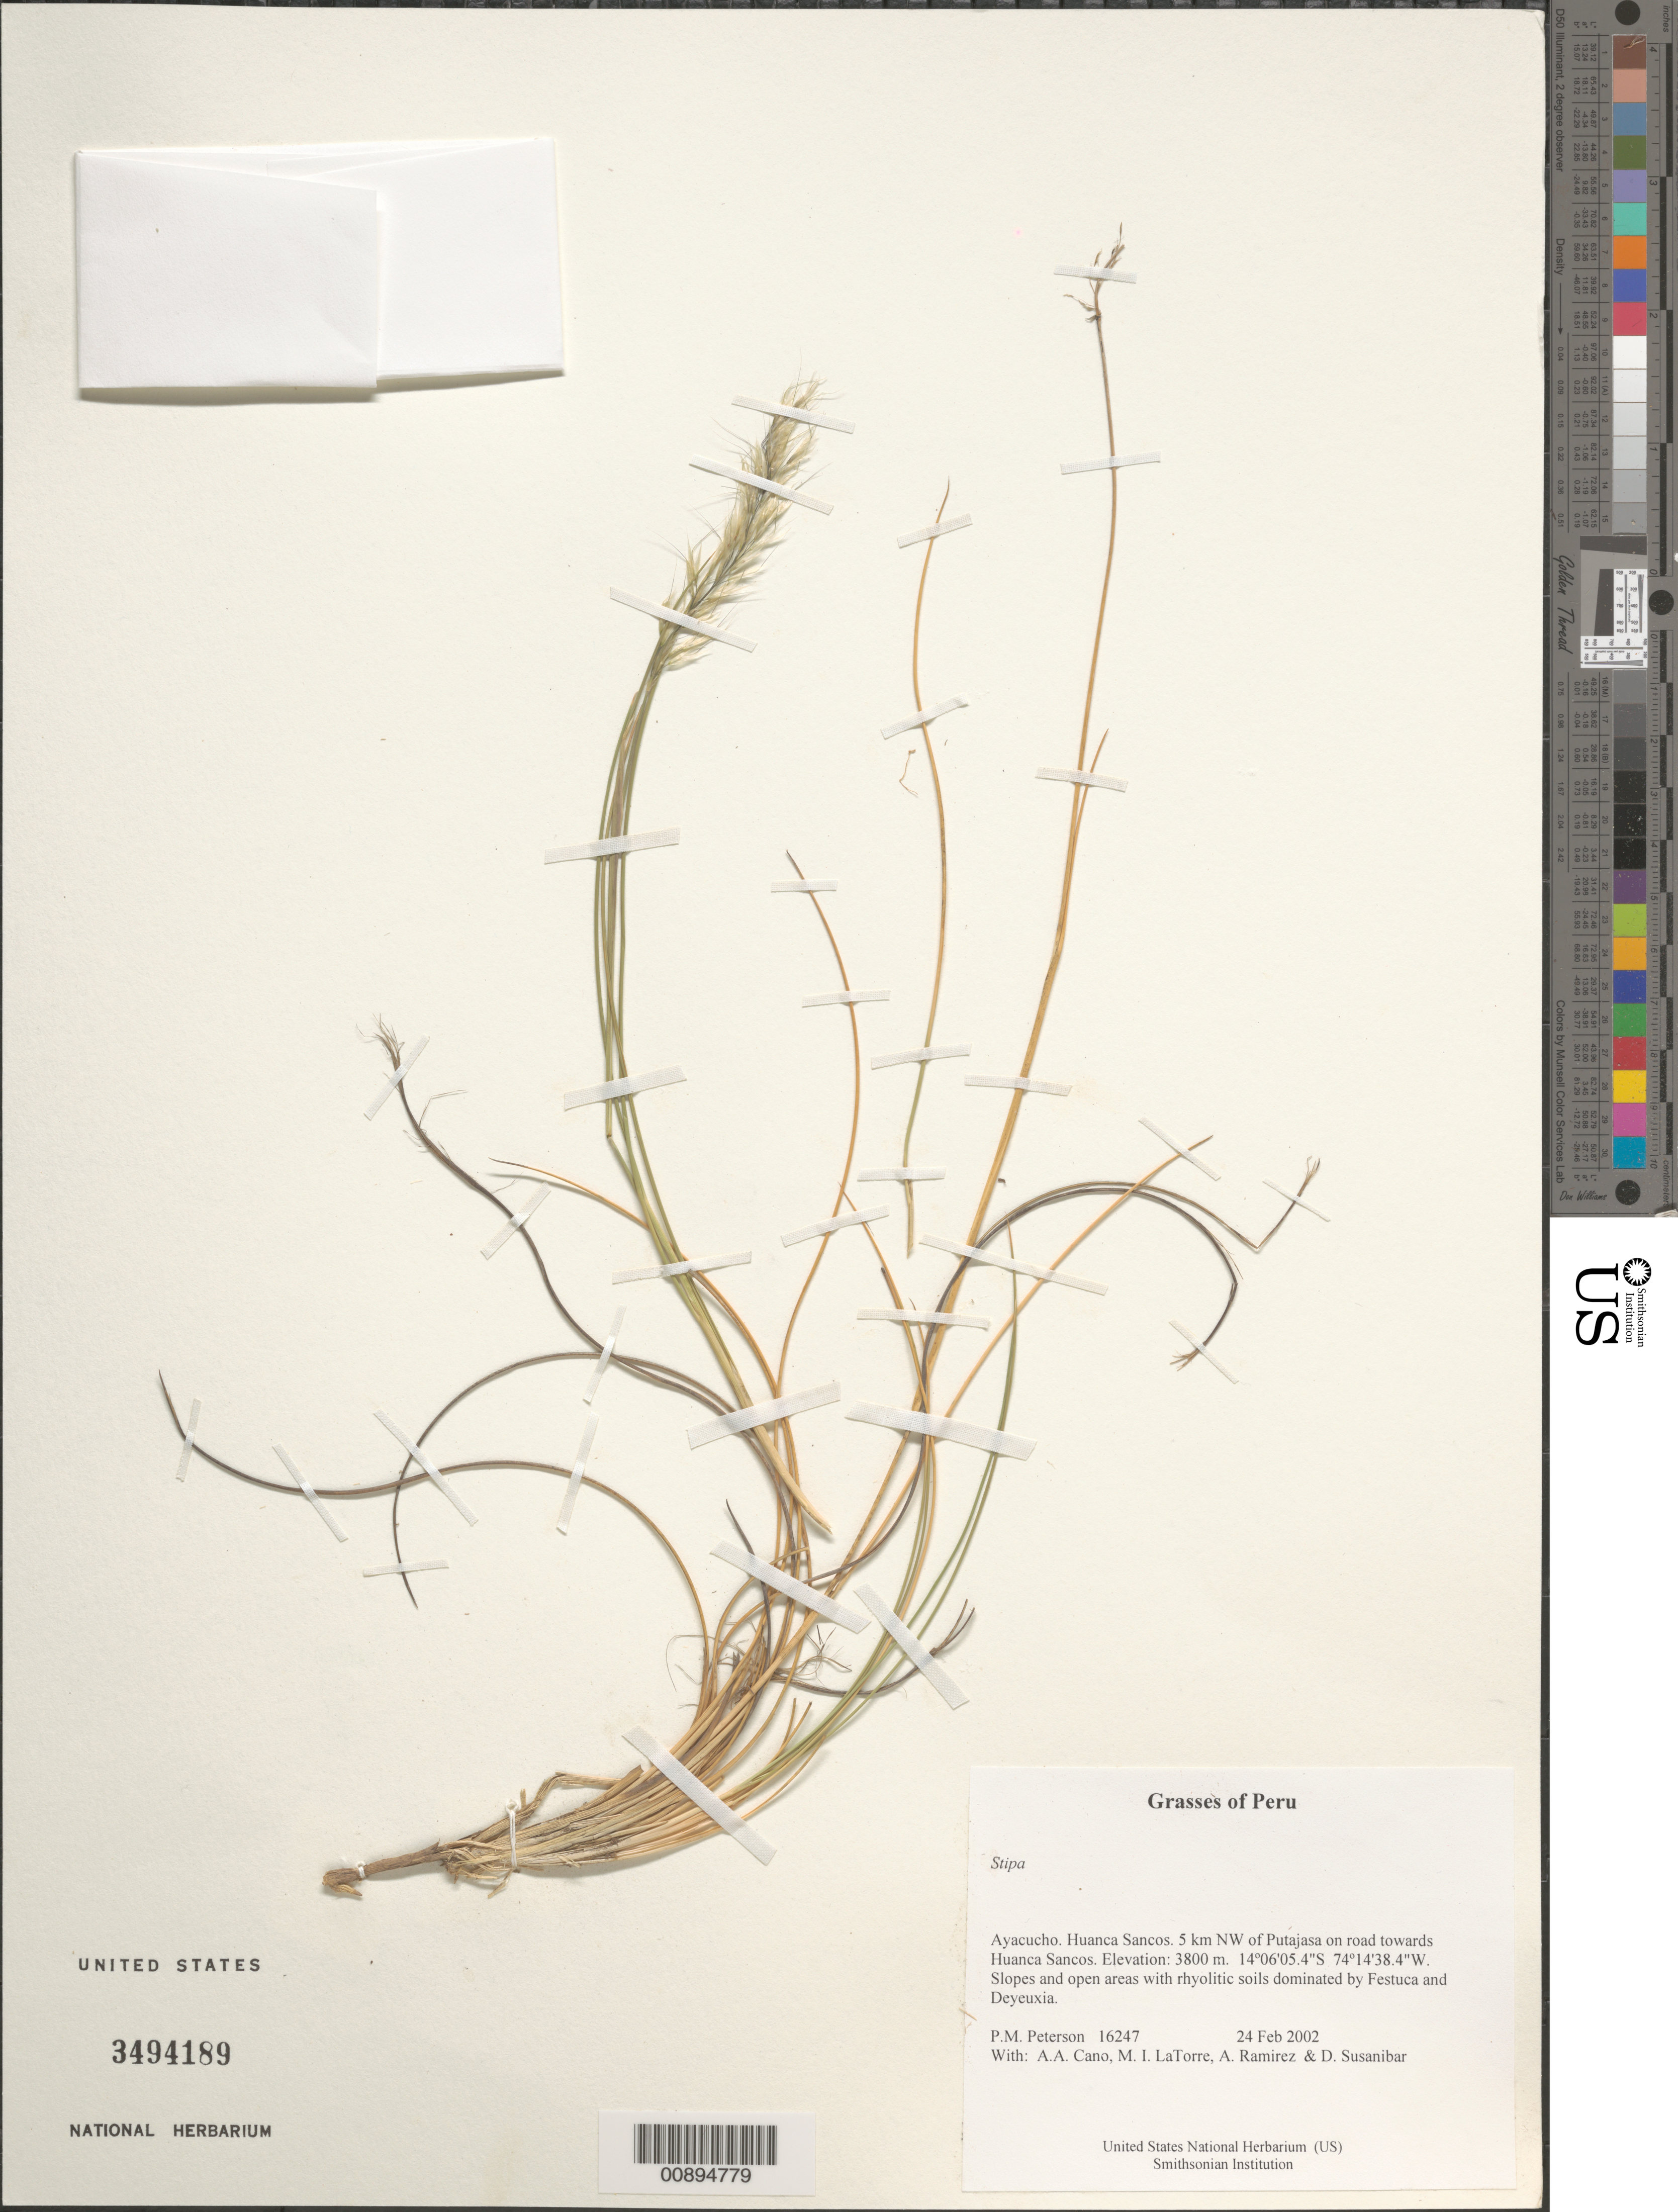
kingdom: Plantae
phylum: Tracheophyta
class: Liliopsida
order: Poales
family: Poaceae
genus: Stipa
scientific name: Stipa sp.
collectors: P. M. Peterson, A. Cano, M. I. La Torre, A. Ramírez & D. Susanibar Cruz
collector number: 16247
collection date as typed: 24 Feb 2002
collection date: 2002-02-24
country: Peru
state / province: Ayacucho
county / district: Huanca Sancos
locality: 5 km NW of Putajasa on road towards Huanca Sancos.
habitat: Slopes and open areas with rhyolitic soils dominated by ~Festuca and Deyeuxia~.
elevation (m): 3800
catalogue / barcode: US 3494189